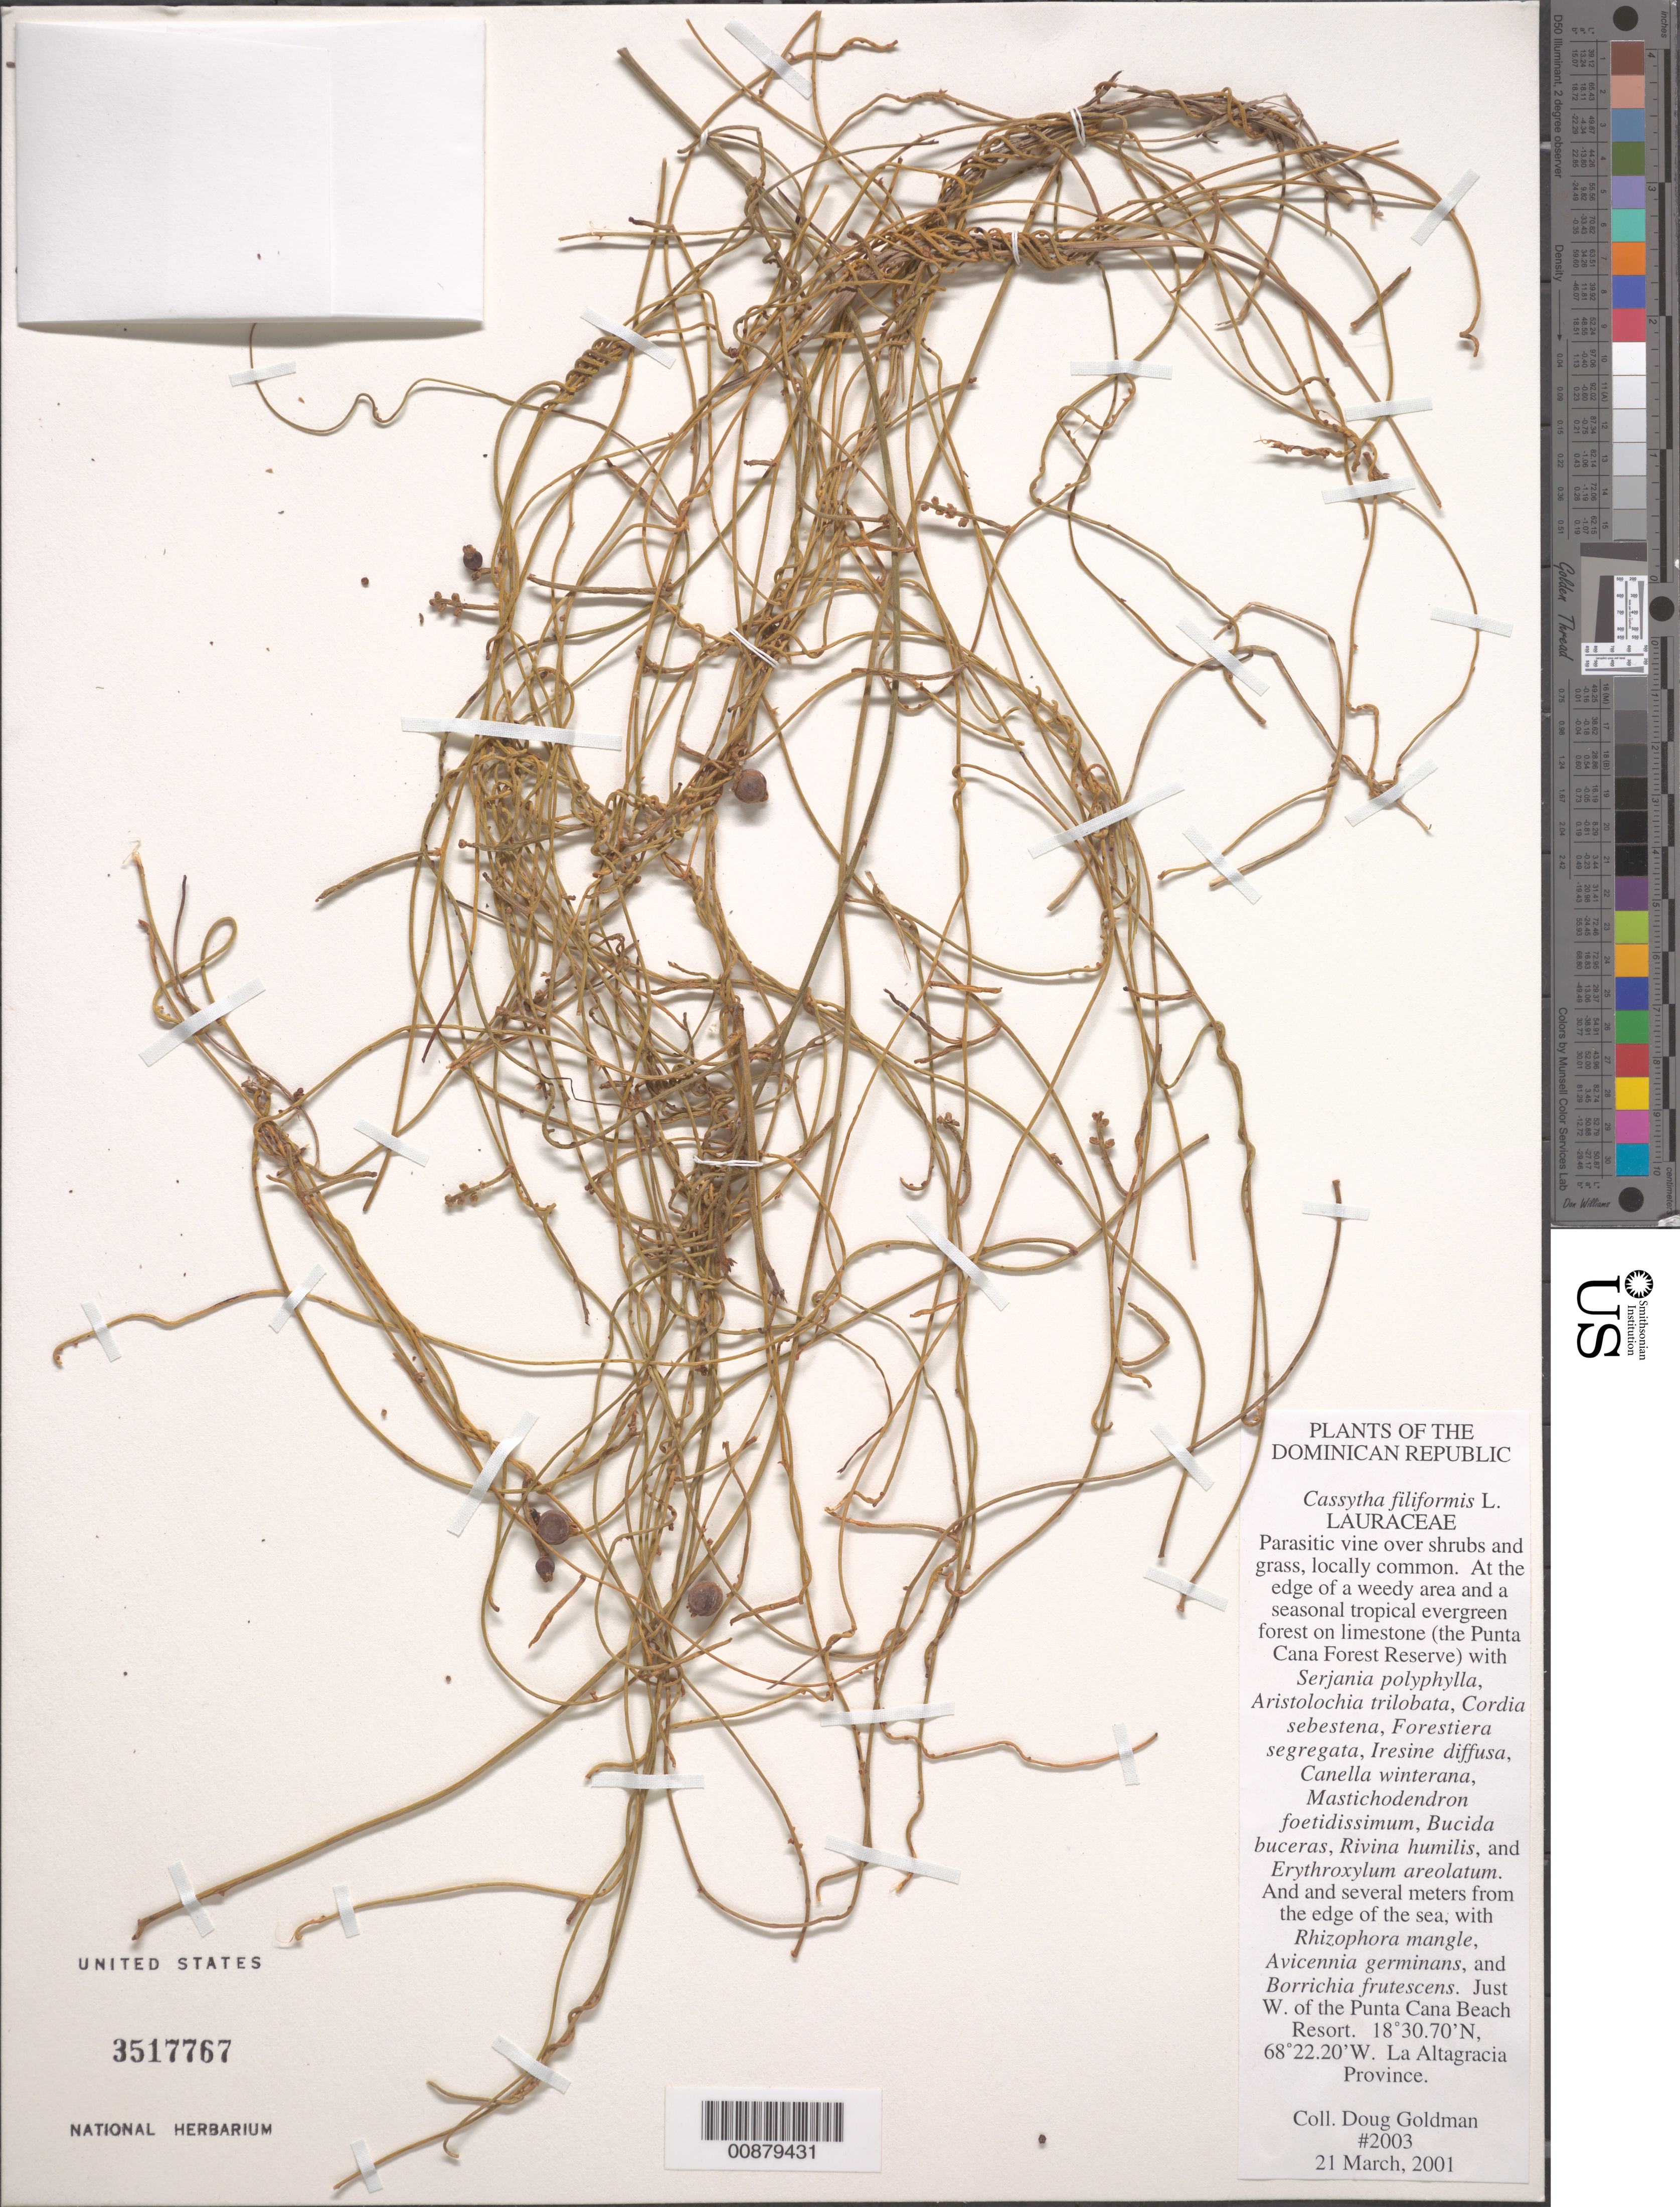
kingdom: Plantae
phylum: Tracheophyta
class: Magnoliopsida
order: Laurales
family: Lauraceae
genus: Cassytha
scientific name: Cassytha filiformis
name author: L.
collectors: D. H. Goldman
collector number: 2003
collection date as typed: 21 Mar 2001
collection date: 2001-03-21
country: Dominican Republic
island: Hispaniola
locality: La Altagracia Province: just W of Punta Cana Beach Resort.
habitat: At the edge of a weedy area and seasonal tropical evergreen forest on limestone (Punta Cana Forest Reserve).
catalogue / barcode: US 3517767